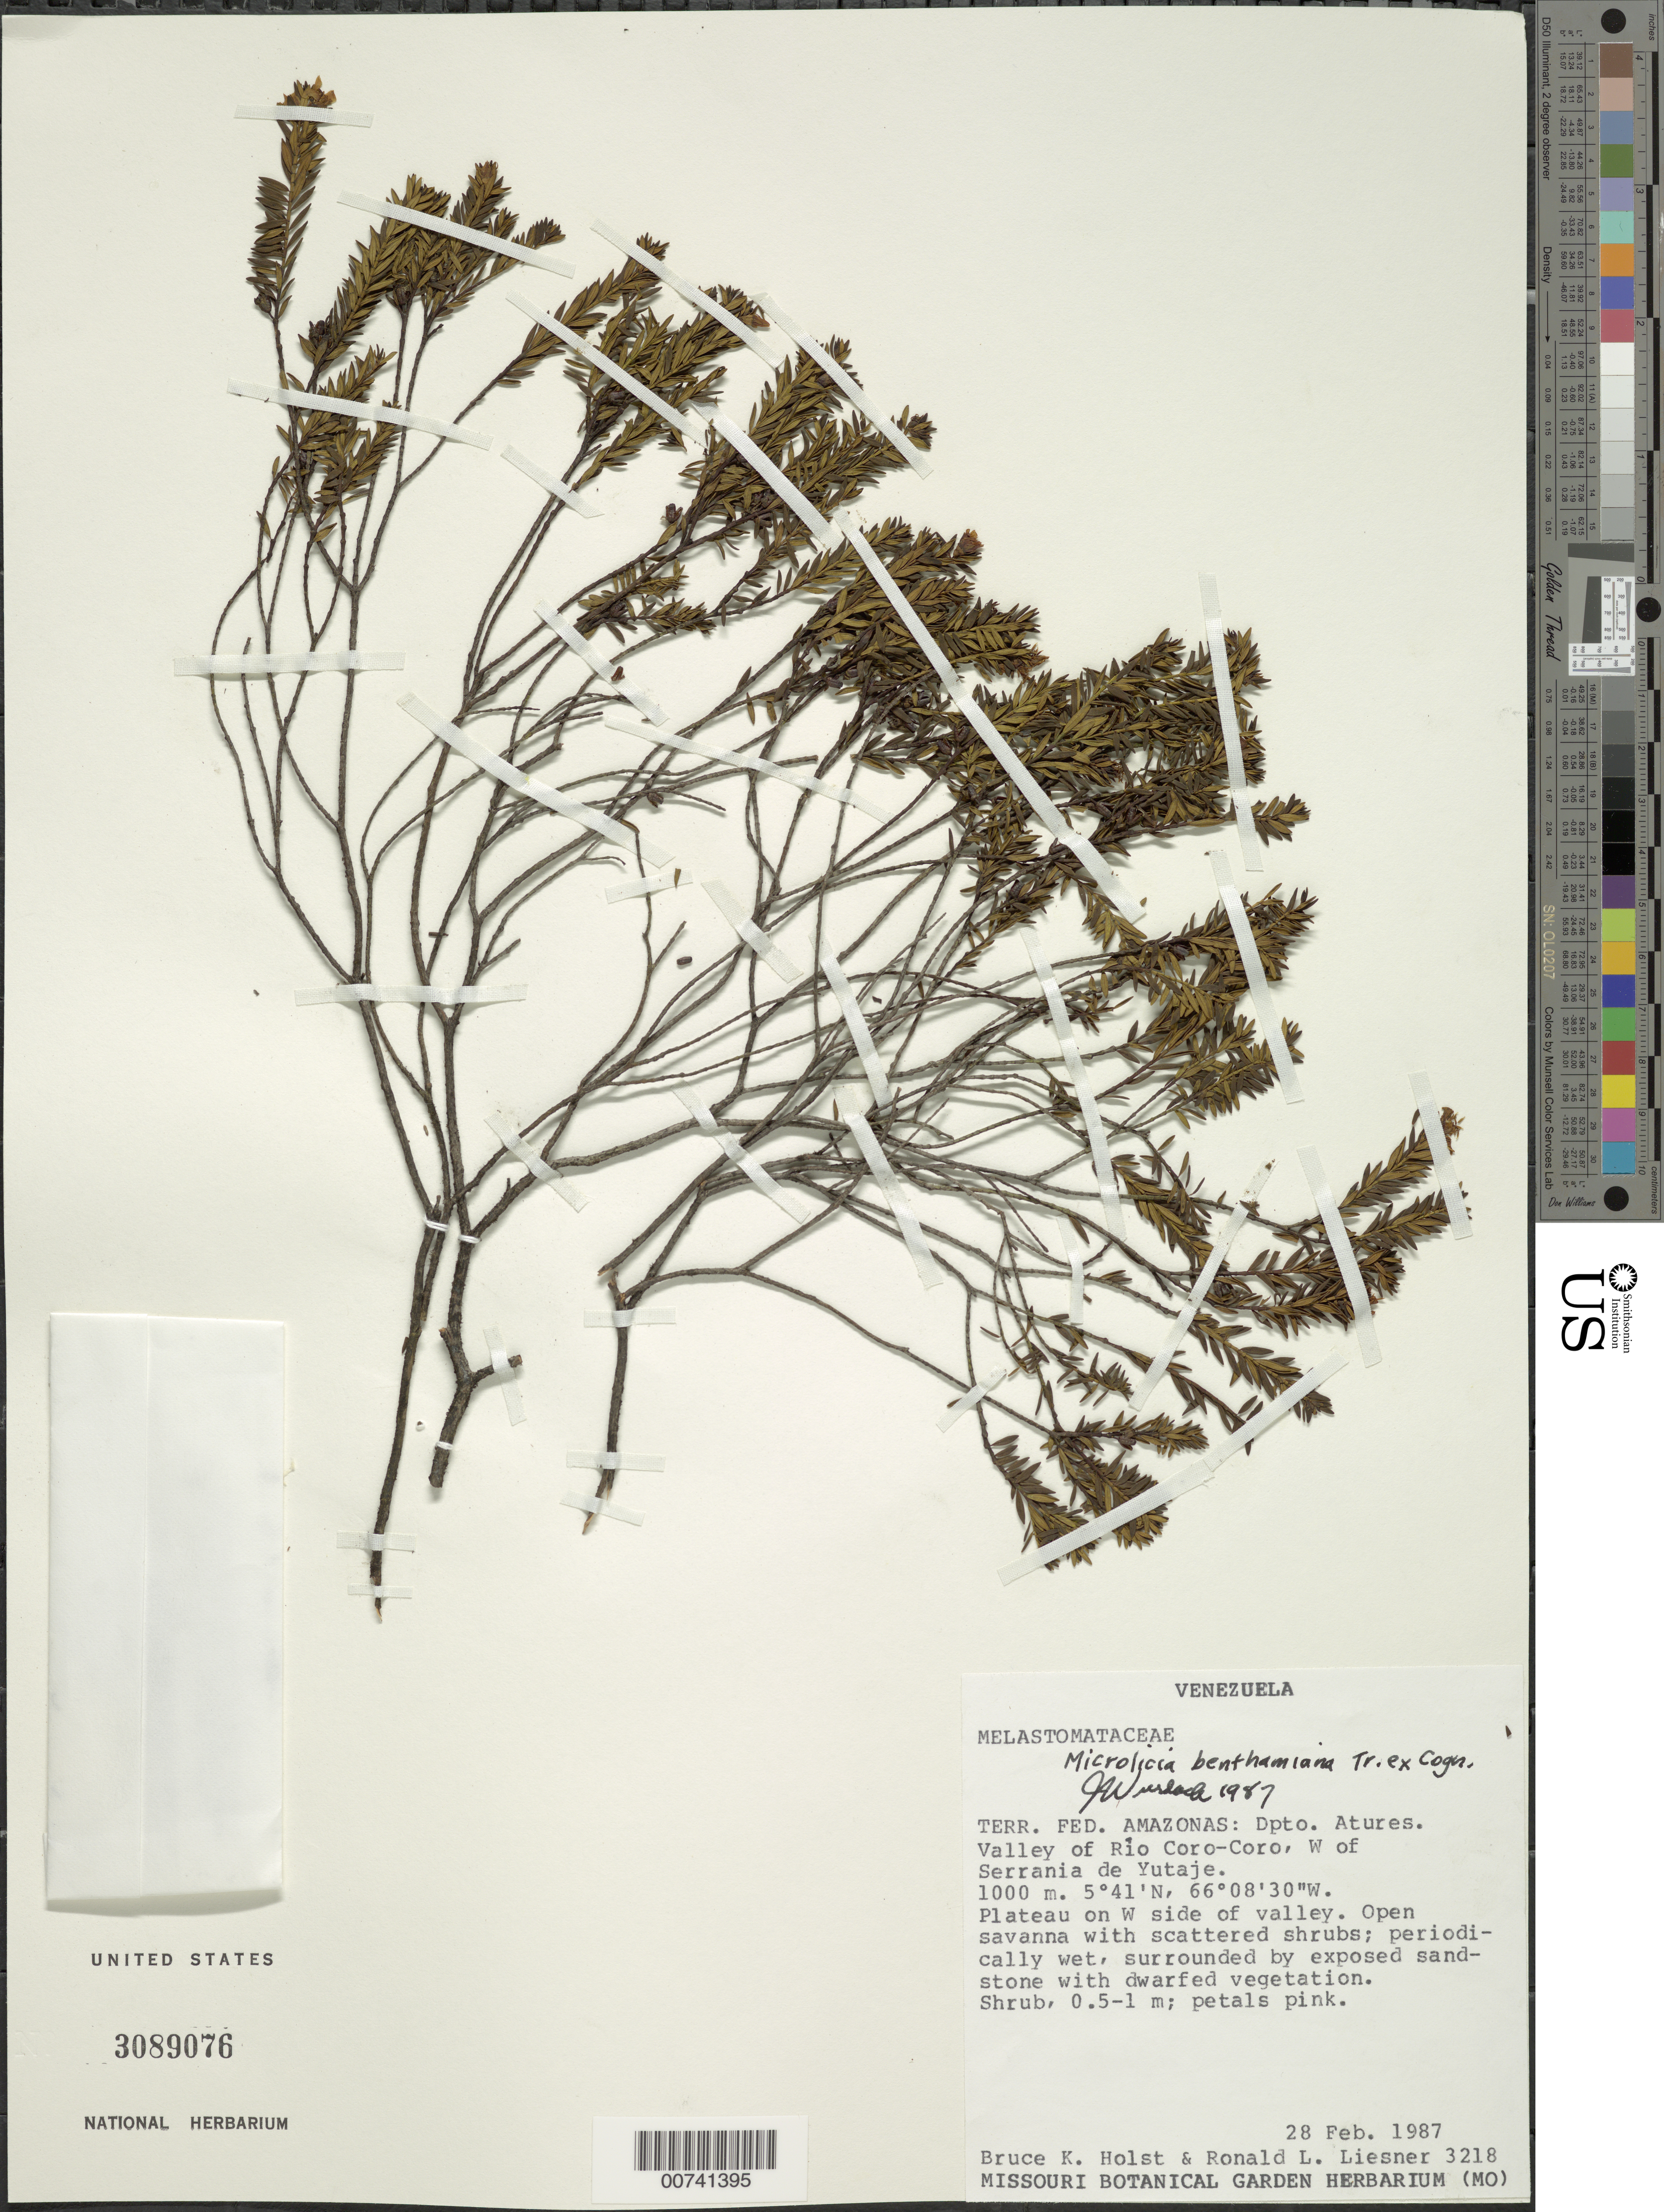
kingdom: Plantae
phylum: Tracheophyta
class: Magnoliopsida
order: Myrtales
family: Melastomataceae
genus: Microlicia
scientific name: Microlicia benthamiana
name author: Triana ex Cogn.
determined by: Wurdack, John J., (US), US (UNITED STATES)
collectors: B. Holst & R. L. Liesner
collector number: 3218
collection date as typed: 28-Feb-87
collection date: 1987-02-28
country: Venezuela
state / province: Amazonas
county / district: Atures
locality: Río Coro-Coro valley, W of Serrania de Yutajé, west side of valley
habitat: Plateau on W side of valley; open savanna with scattered shrubs, periodically wet, surrounded by exposed sandstone with dwarfed vegetation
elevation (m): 1000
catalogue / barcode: US 3089076